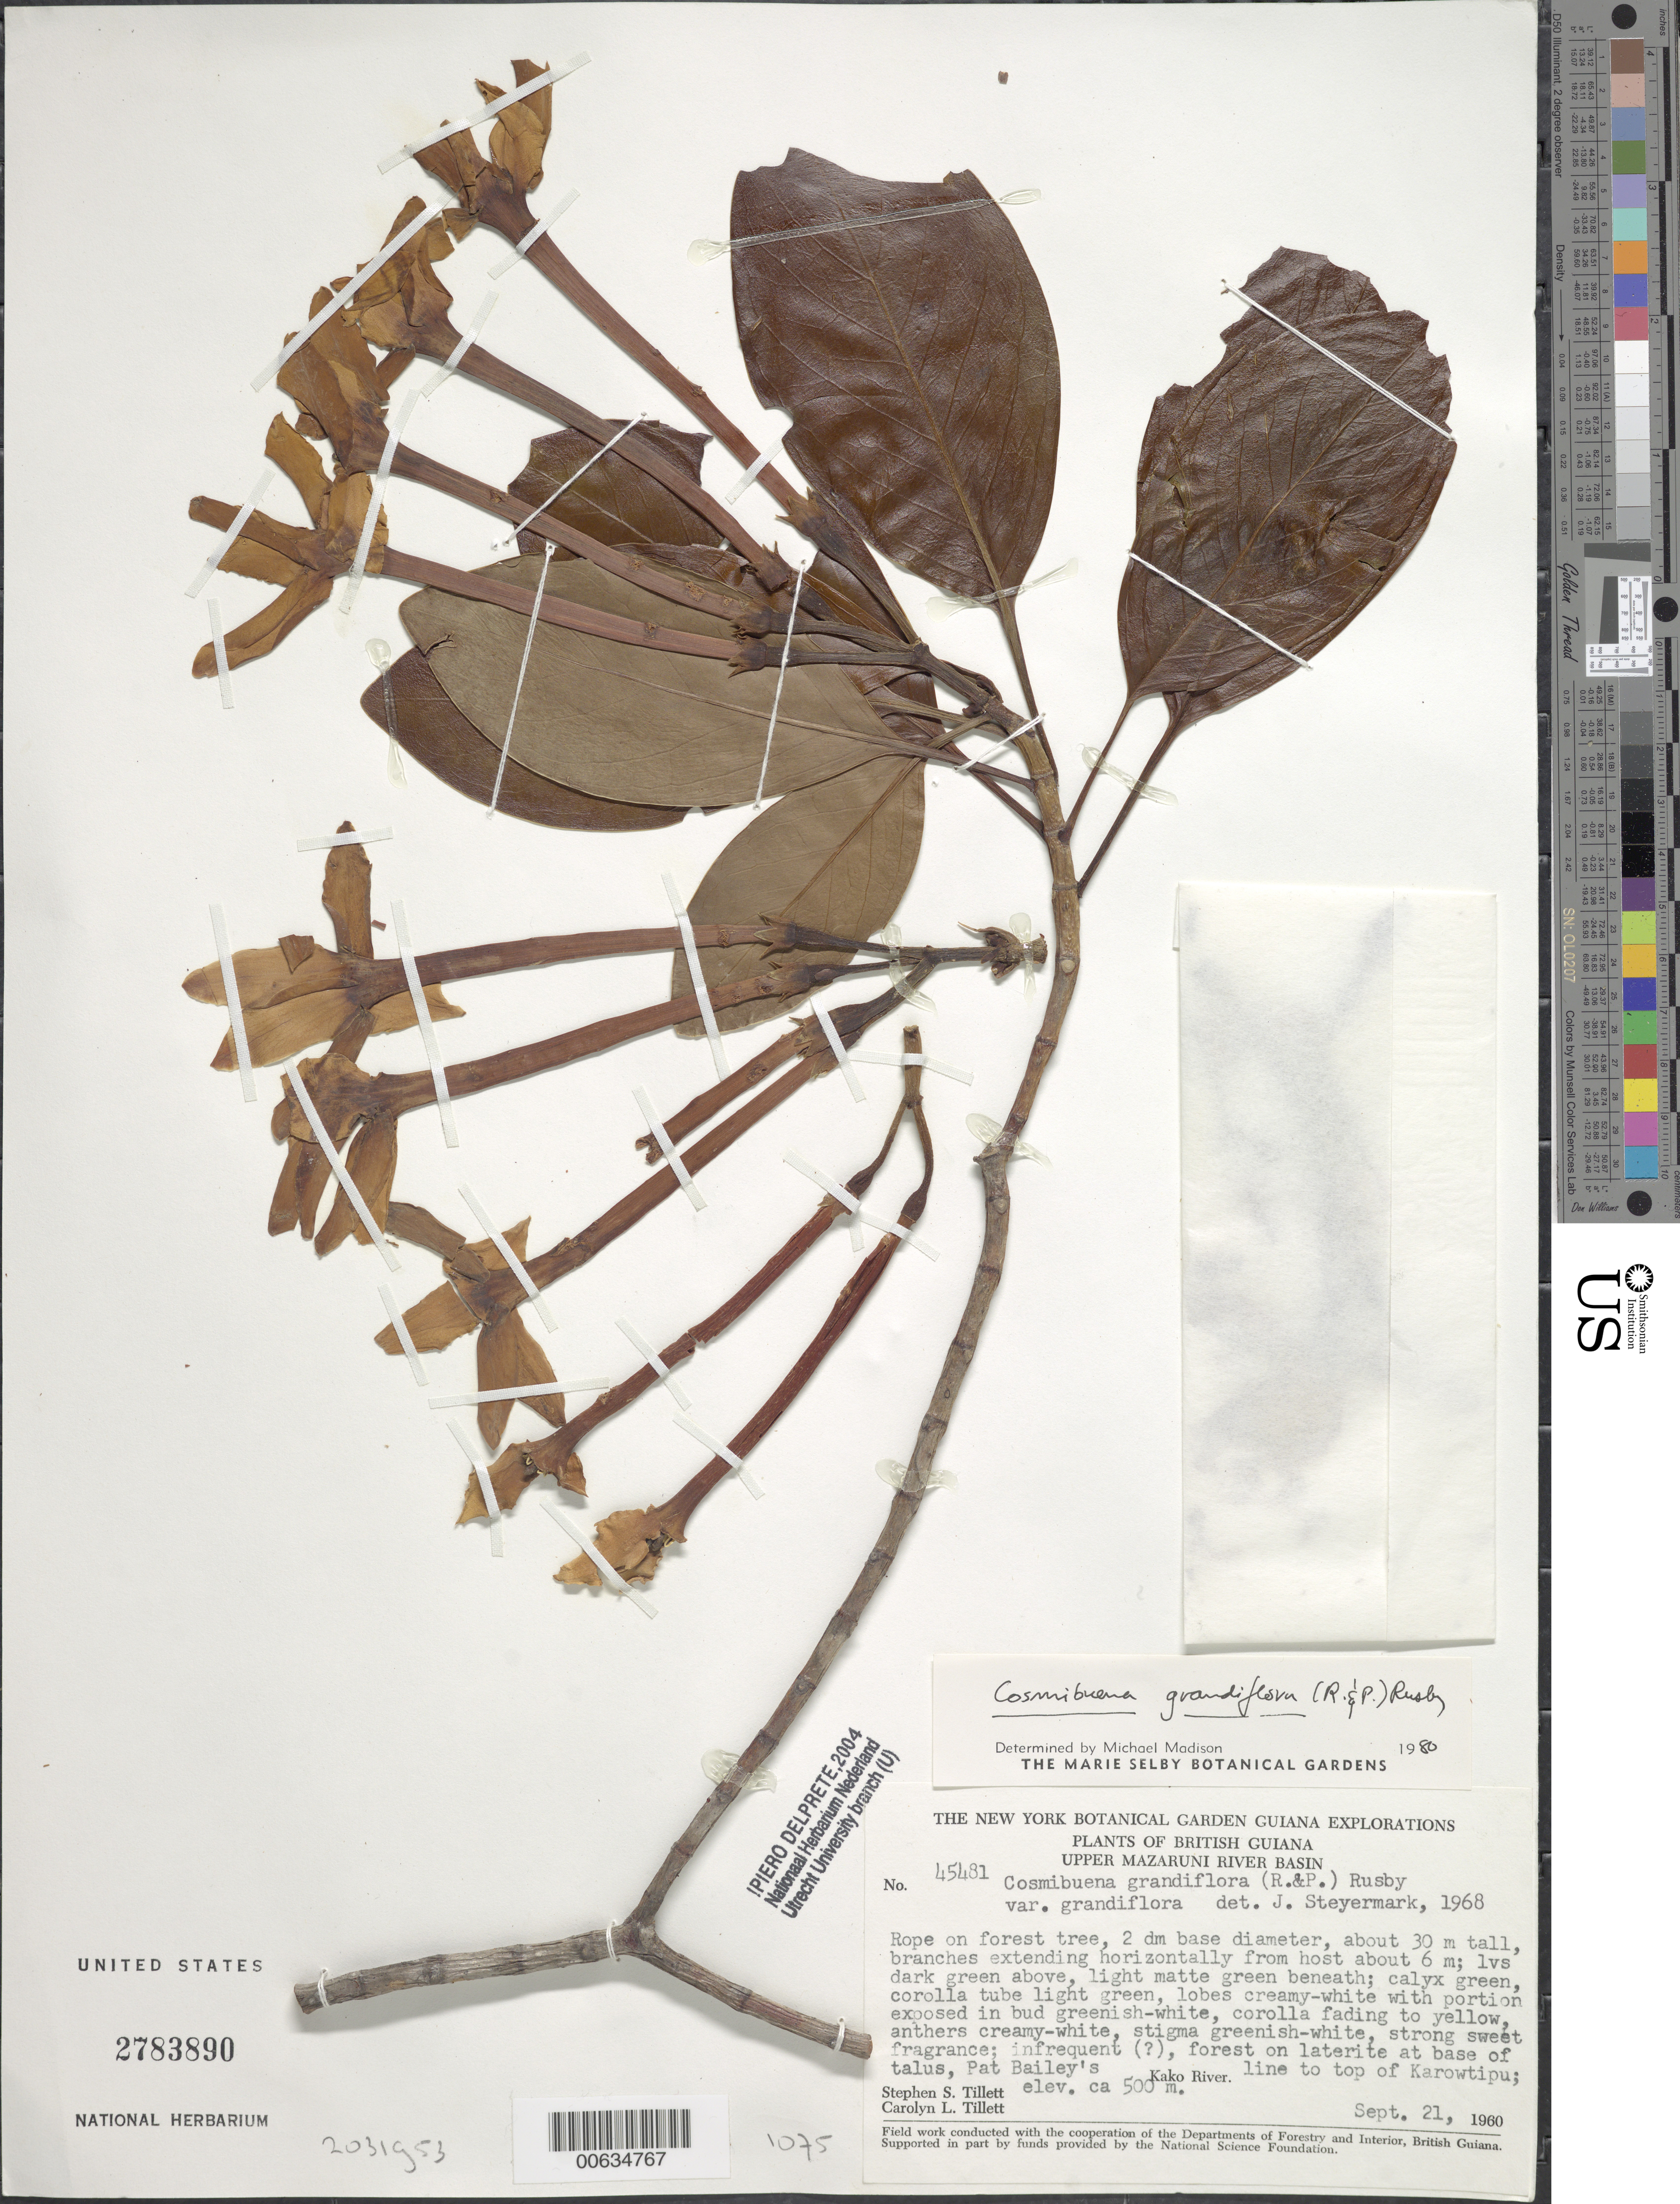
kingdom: Plantae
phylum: Tracheophyta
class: Magnoliopsida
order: Gentianales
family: Rubiaceae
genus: Cosmibuena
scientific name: Cosmibuena grandiflora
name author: (Rose & Pav.) Rusby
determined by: Madison, Michael T.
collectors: S. S. Tillett, C. L. Tillett & R. Boyan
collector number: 45481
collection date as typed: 21-Sep-60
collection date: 1960-09-21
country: Guyana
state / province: Cuyuni-Mazaruni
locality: Karowtipu Mt., Kako River, Upper Mazaruni R. region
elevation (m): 500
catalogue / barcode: US 2783890